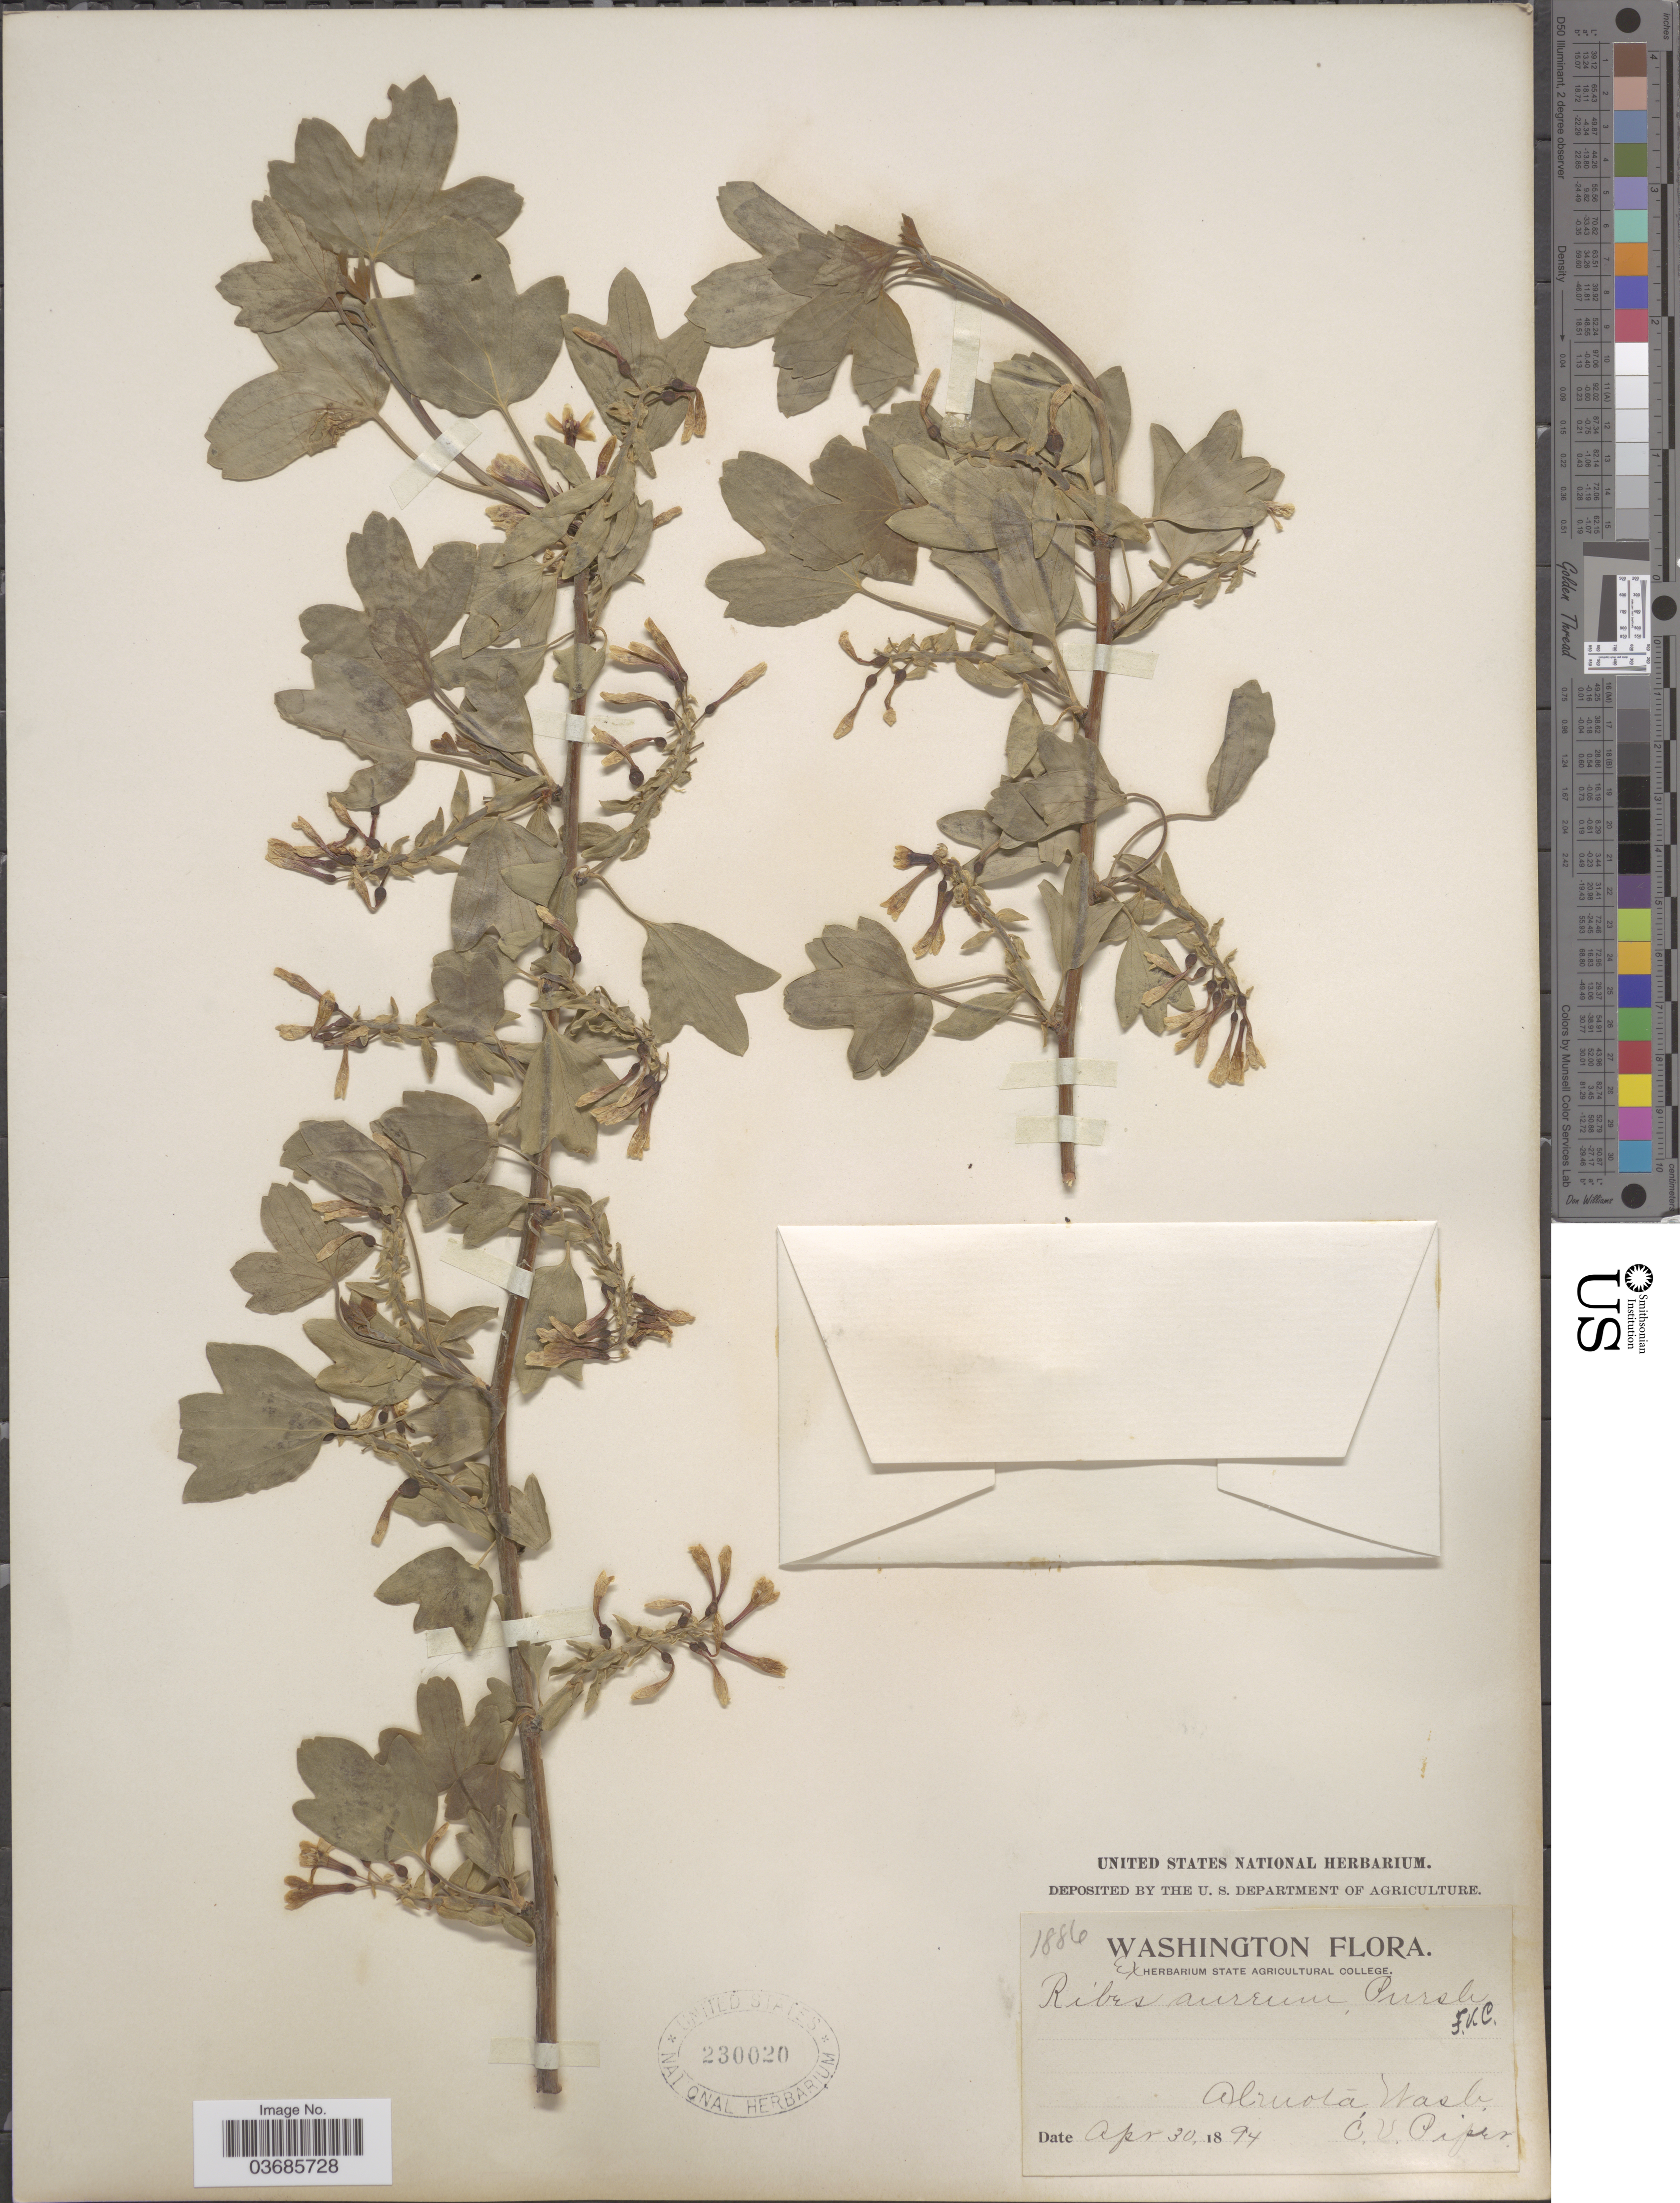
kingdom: Plantae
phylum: Tracheophyta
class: Magnoliopsida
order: Saxifragales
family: Grossulariaceae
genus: Ribes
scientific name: Ribes aureum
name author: Pursh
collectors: C. V. Piper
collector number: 1886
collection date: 1894-04-30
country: United States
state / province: Washington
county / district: Whitman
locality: Almota.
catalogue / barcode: US 230020